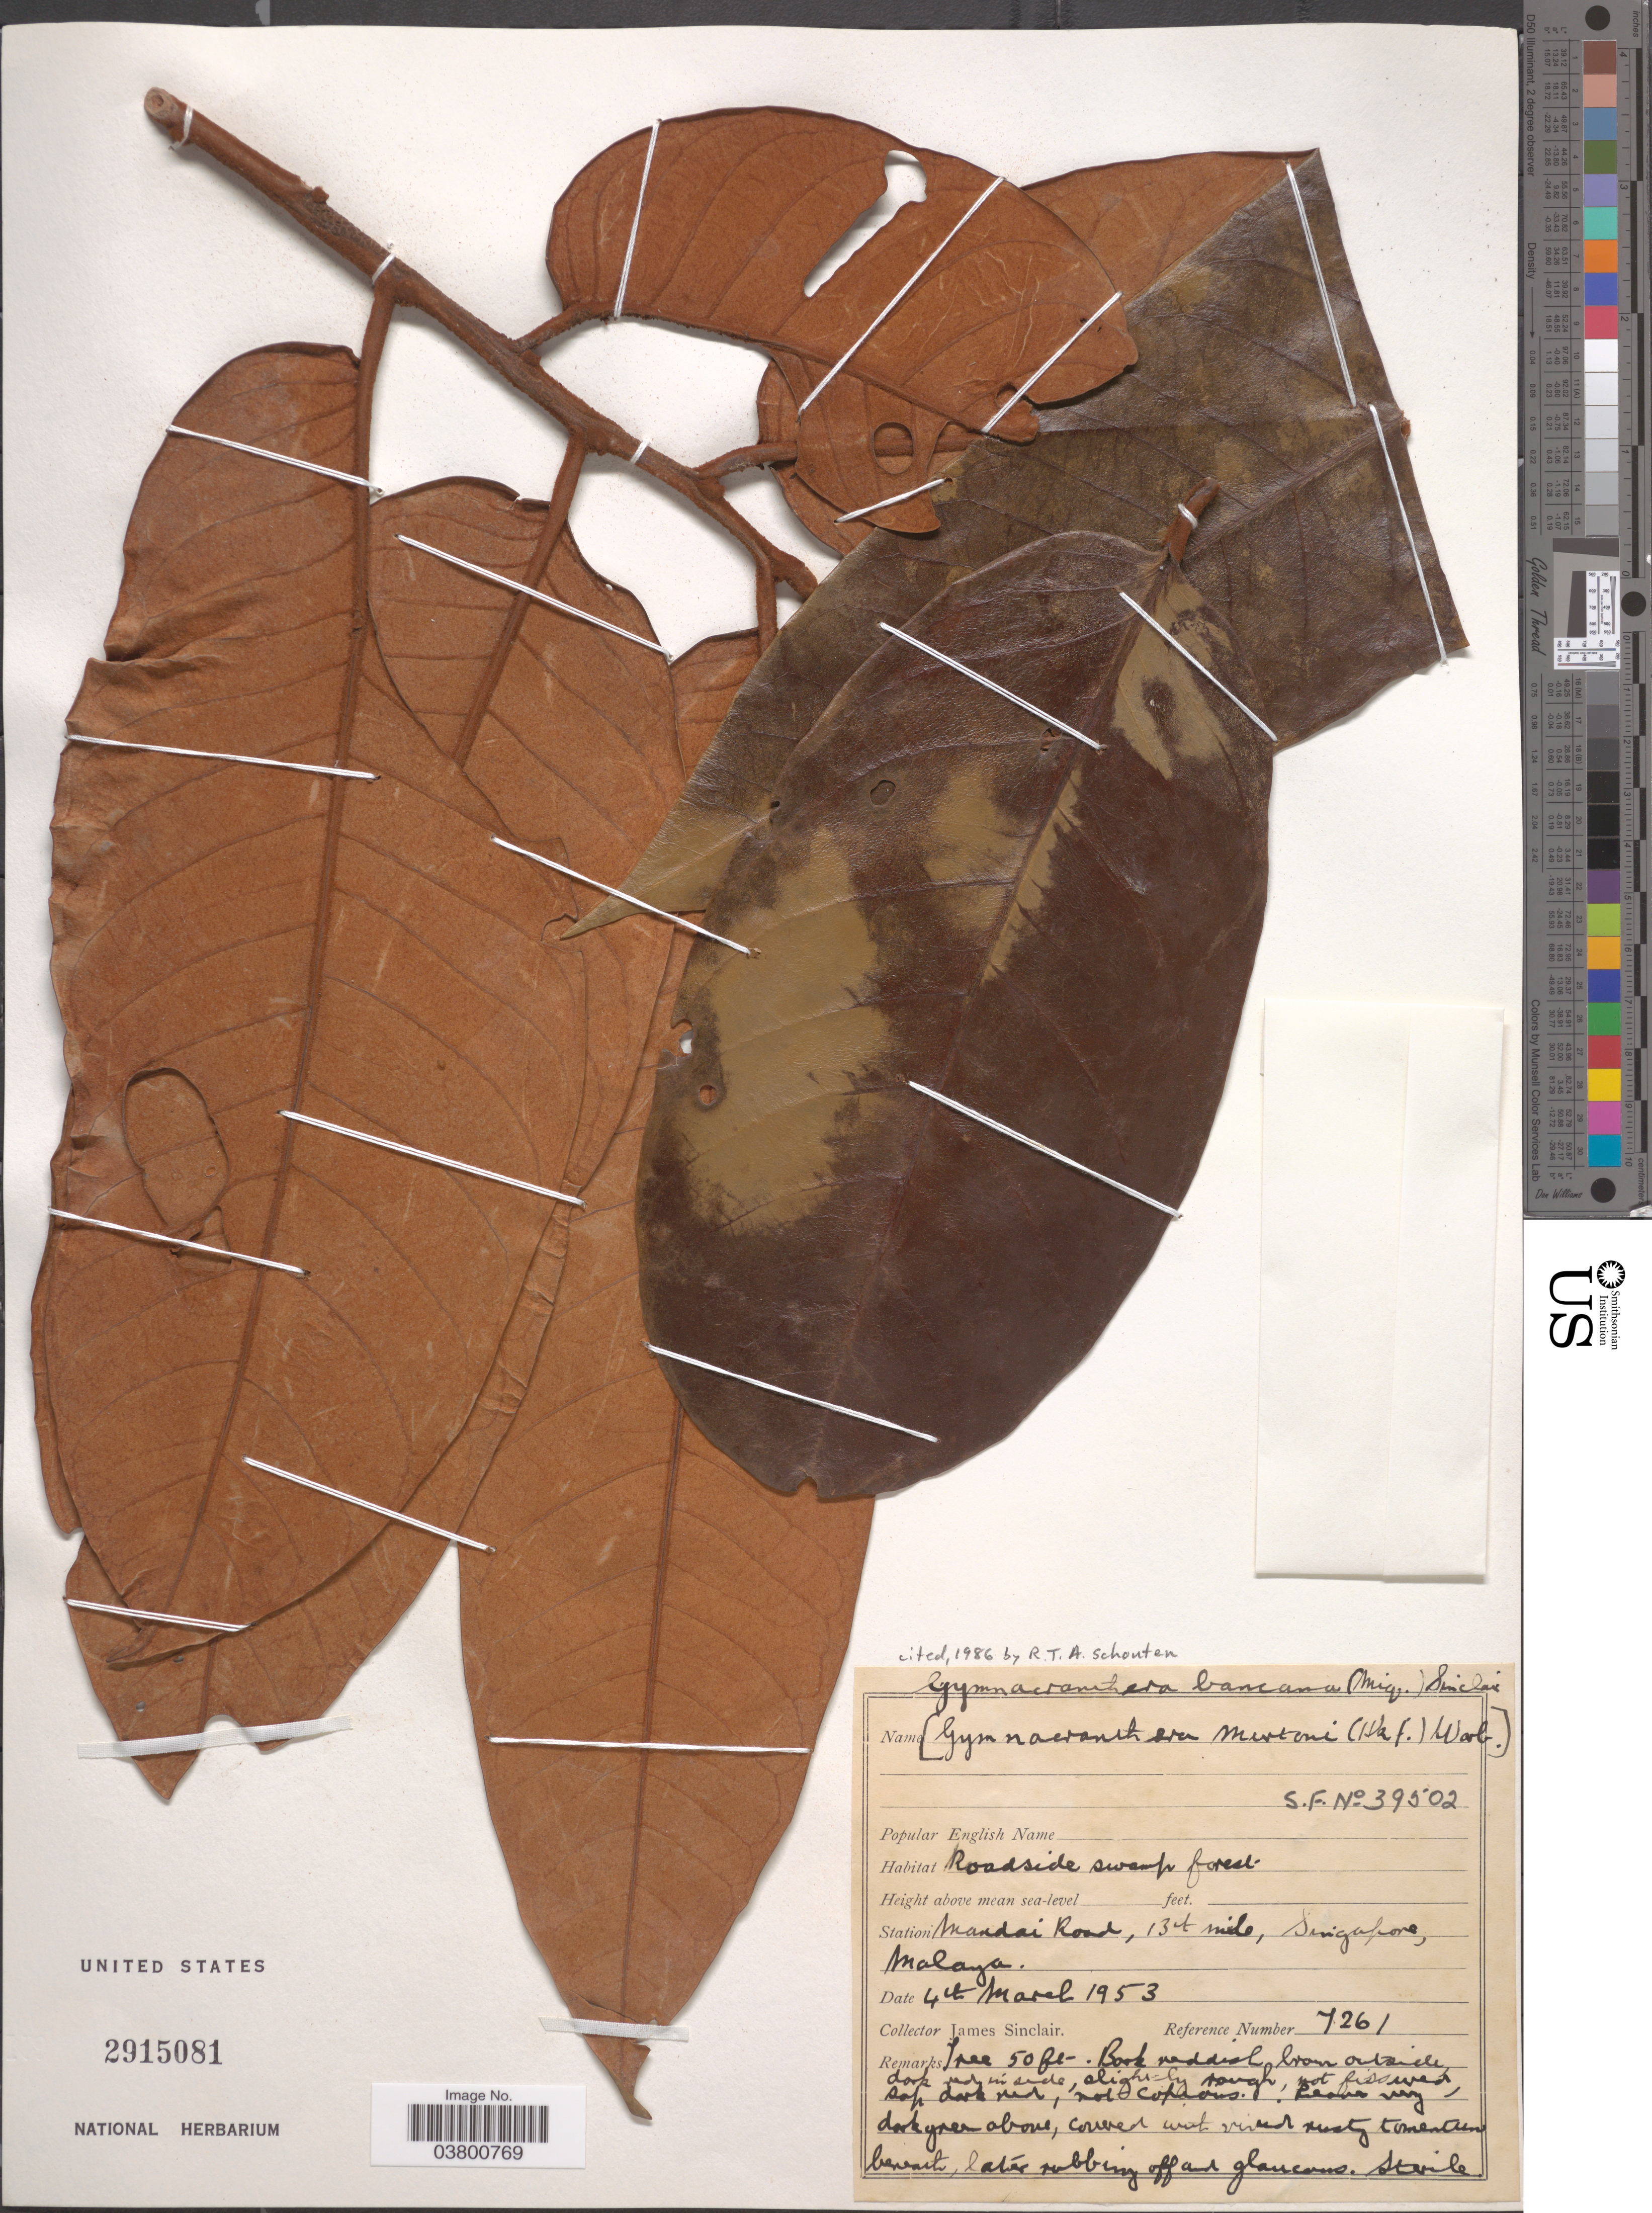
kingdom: Plantae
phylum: Tracheophyta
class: Magnoliopsida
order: Magnoliales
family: Myristicaceae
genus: Gymnacranthera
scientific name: Gymnacranthera bancana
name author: (Miq.) J. Sinclair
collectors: J. Sinclair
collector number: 7261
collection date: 1953-03-04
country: Singapore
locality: Station Mandai Road, 13th mile, Malaya.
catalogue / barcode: US 2915081